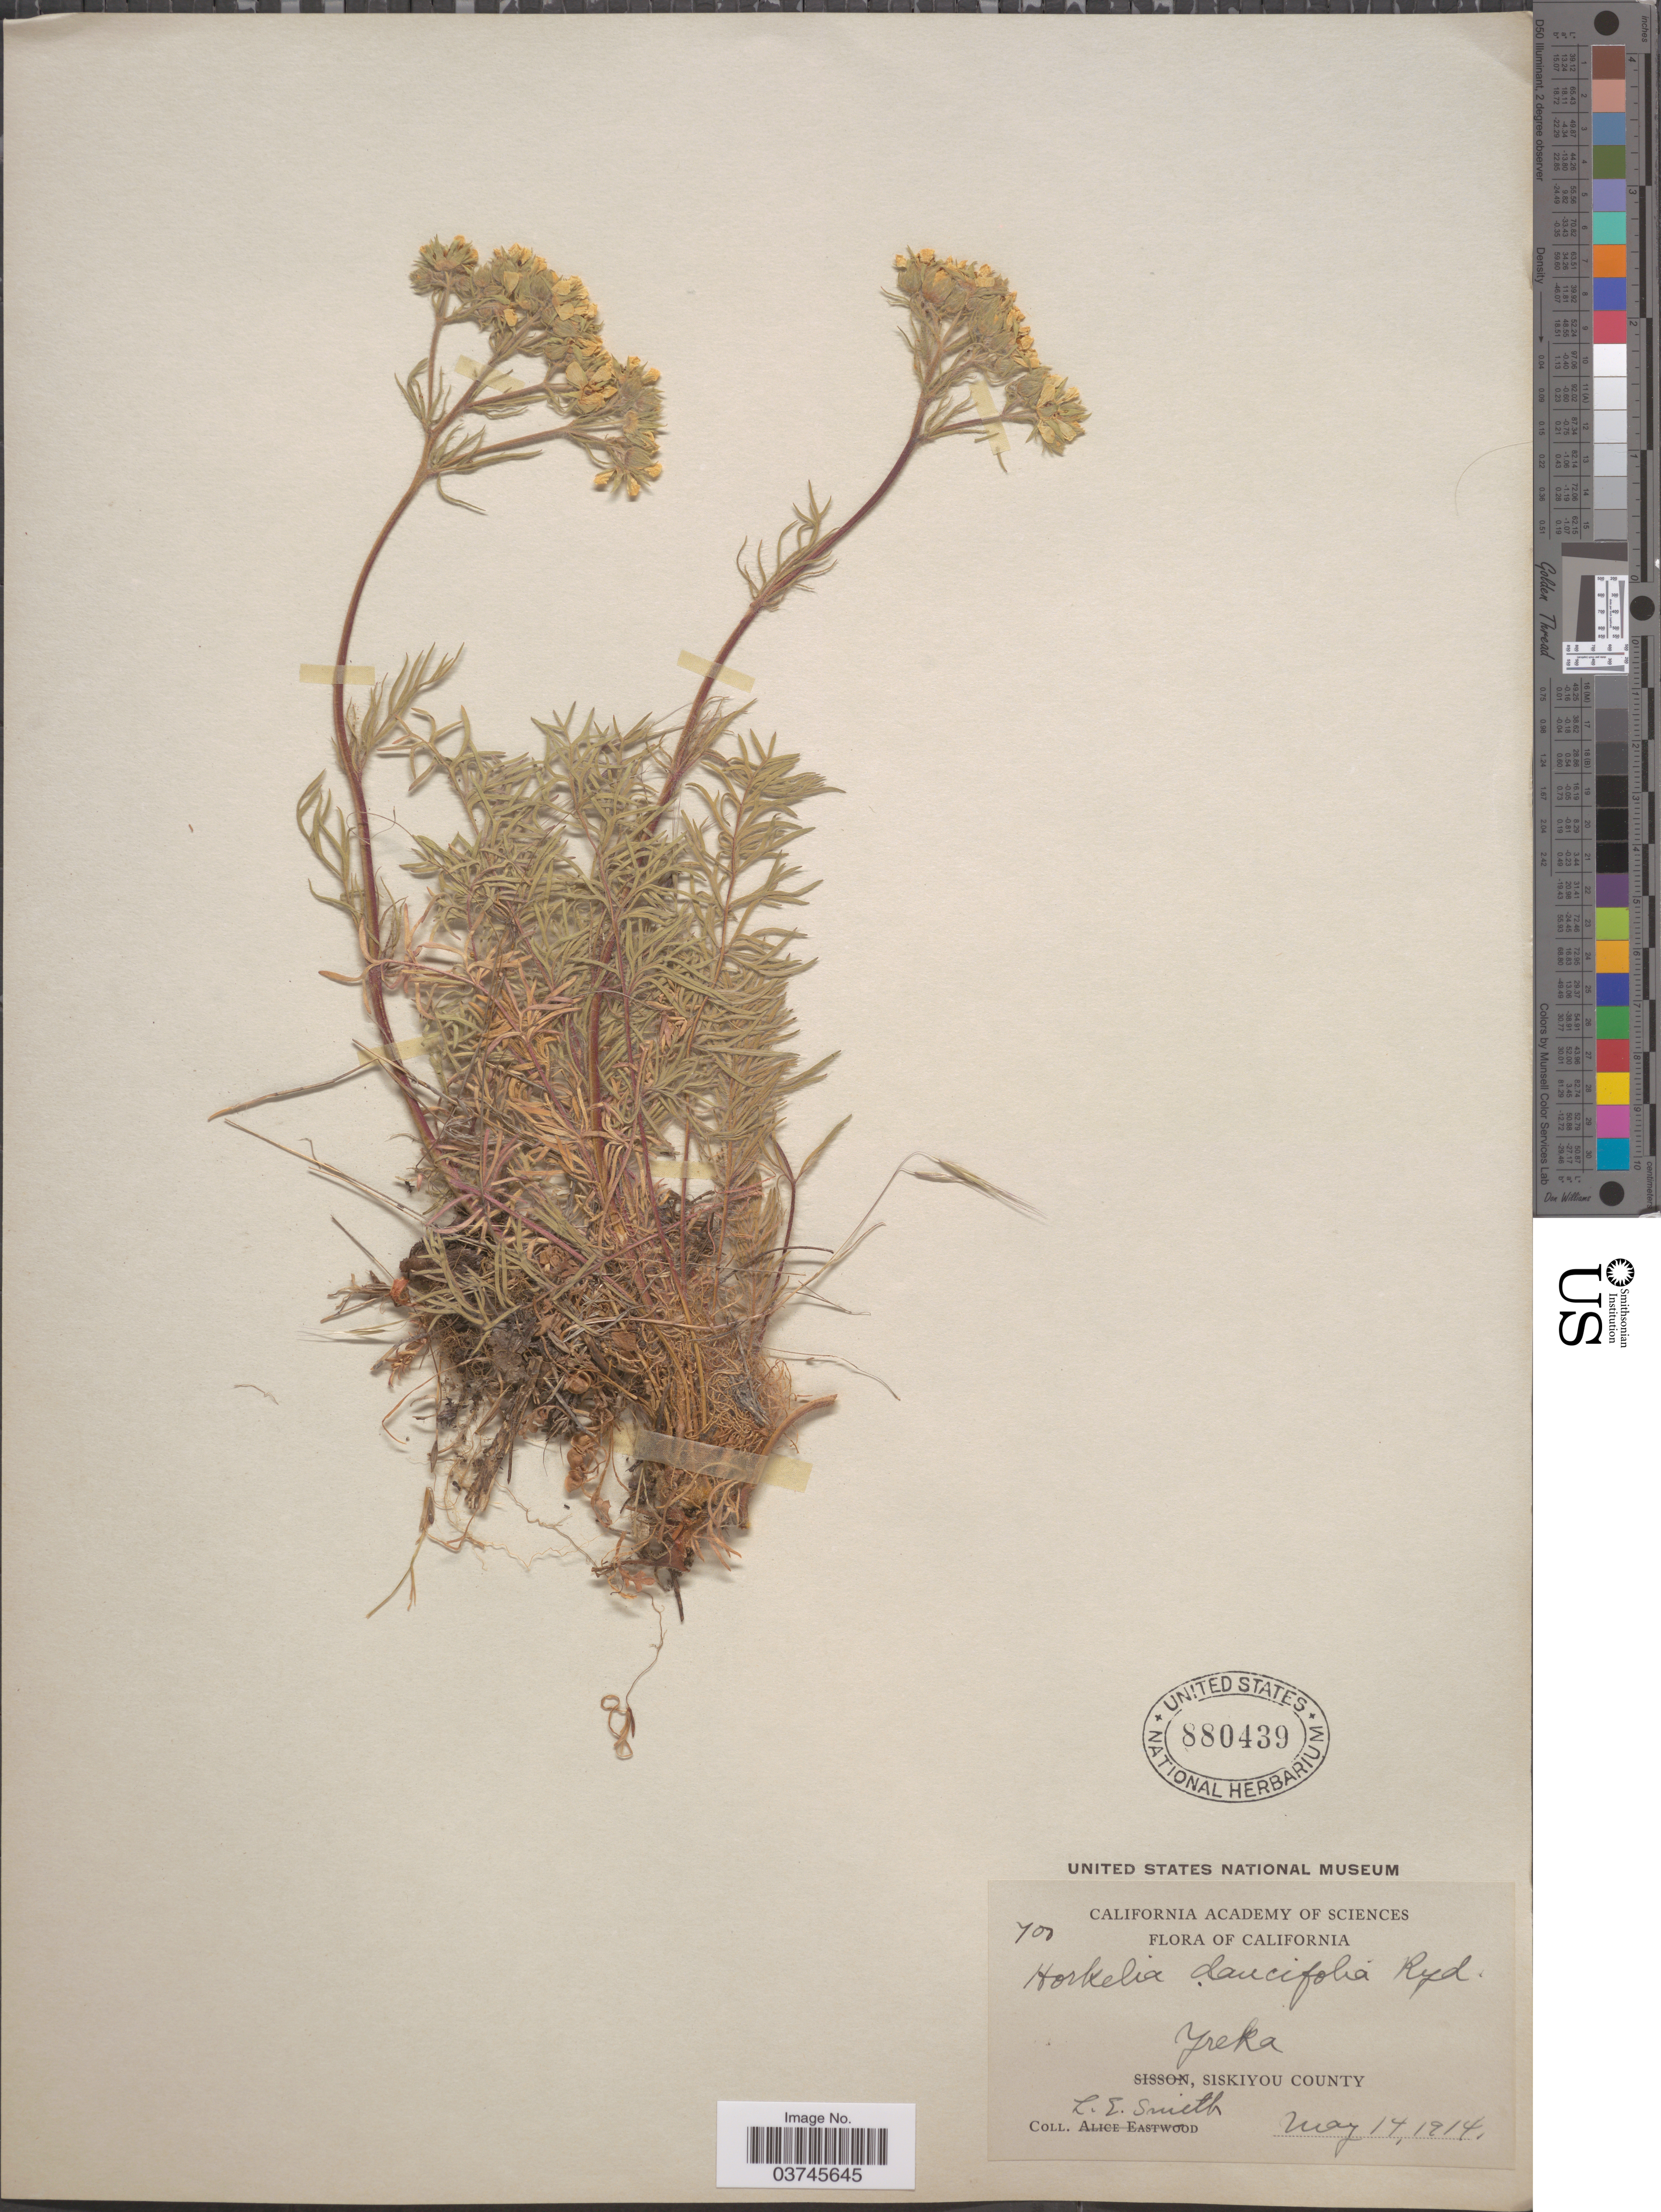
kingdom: Plantae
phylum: Tracheophyta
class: Magnoliopsida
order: Rosales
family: Rosaceae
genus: Potentilla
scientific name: Potentilla daucifolia var. daucifolia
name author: Greene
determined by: Strong, Mark T., (BOT), Smithsonian Institution - National Museum of Natural History (UNITED STATES)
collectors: L. E. Smith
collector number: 700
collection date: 1914-05-17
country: United States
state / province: California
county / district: Siskiyou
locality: Yreka, Siskiyou County.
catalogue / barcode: US 880439